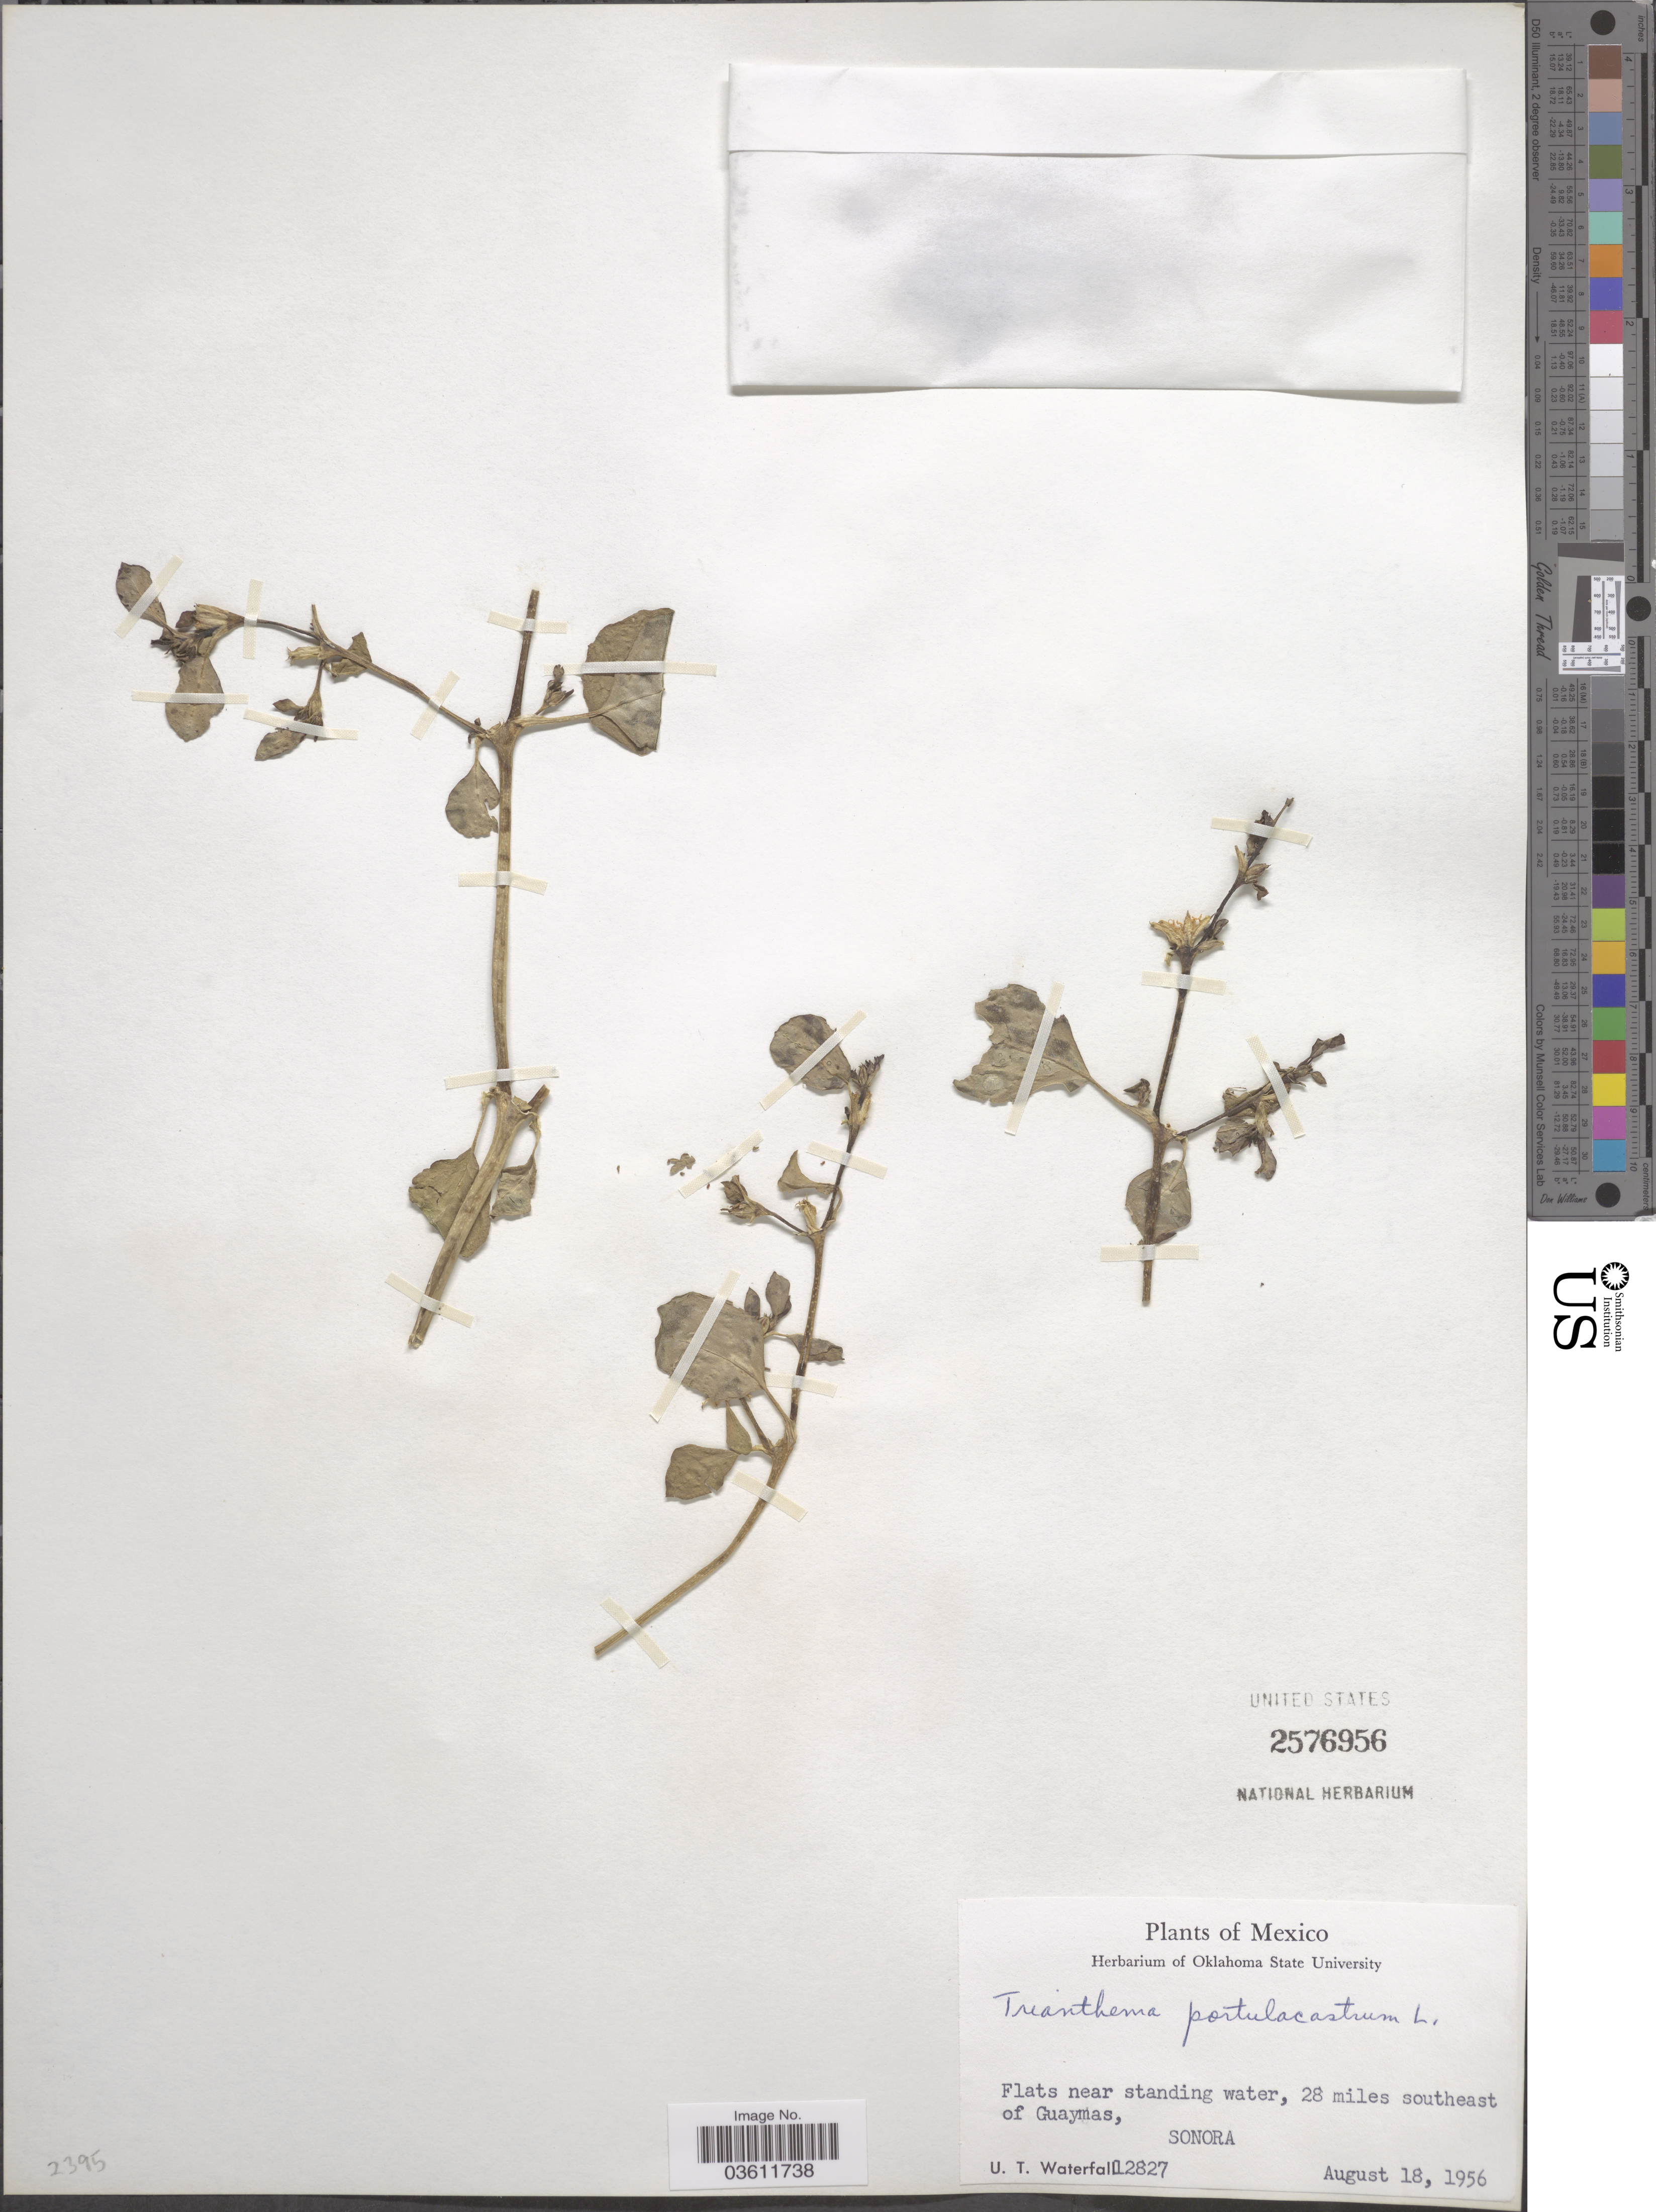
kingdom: Plantae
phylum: Tracheophyta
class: Magnoliopsida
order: Caryophyllales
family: Aizoaceae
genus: Trianthema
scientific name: Trianthema portulacastrum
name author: L.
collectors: U. T. Waterfall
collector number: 12827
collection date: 1956-08-18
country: Mexico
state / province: Sonora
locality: Flats near standing water, 28 miles southeast of Guaymas.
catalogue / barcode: US 2576956